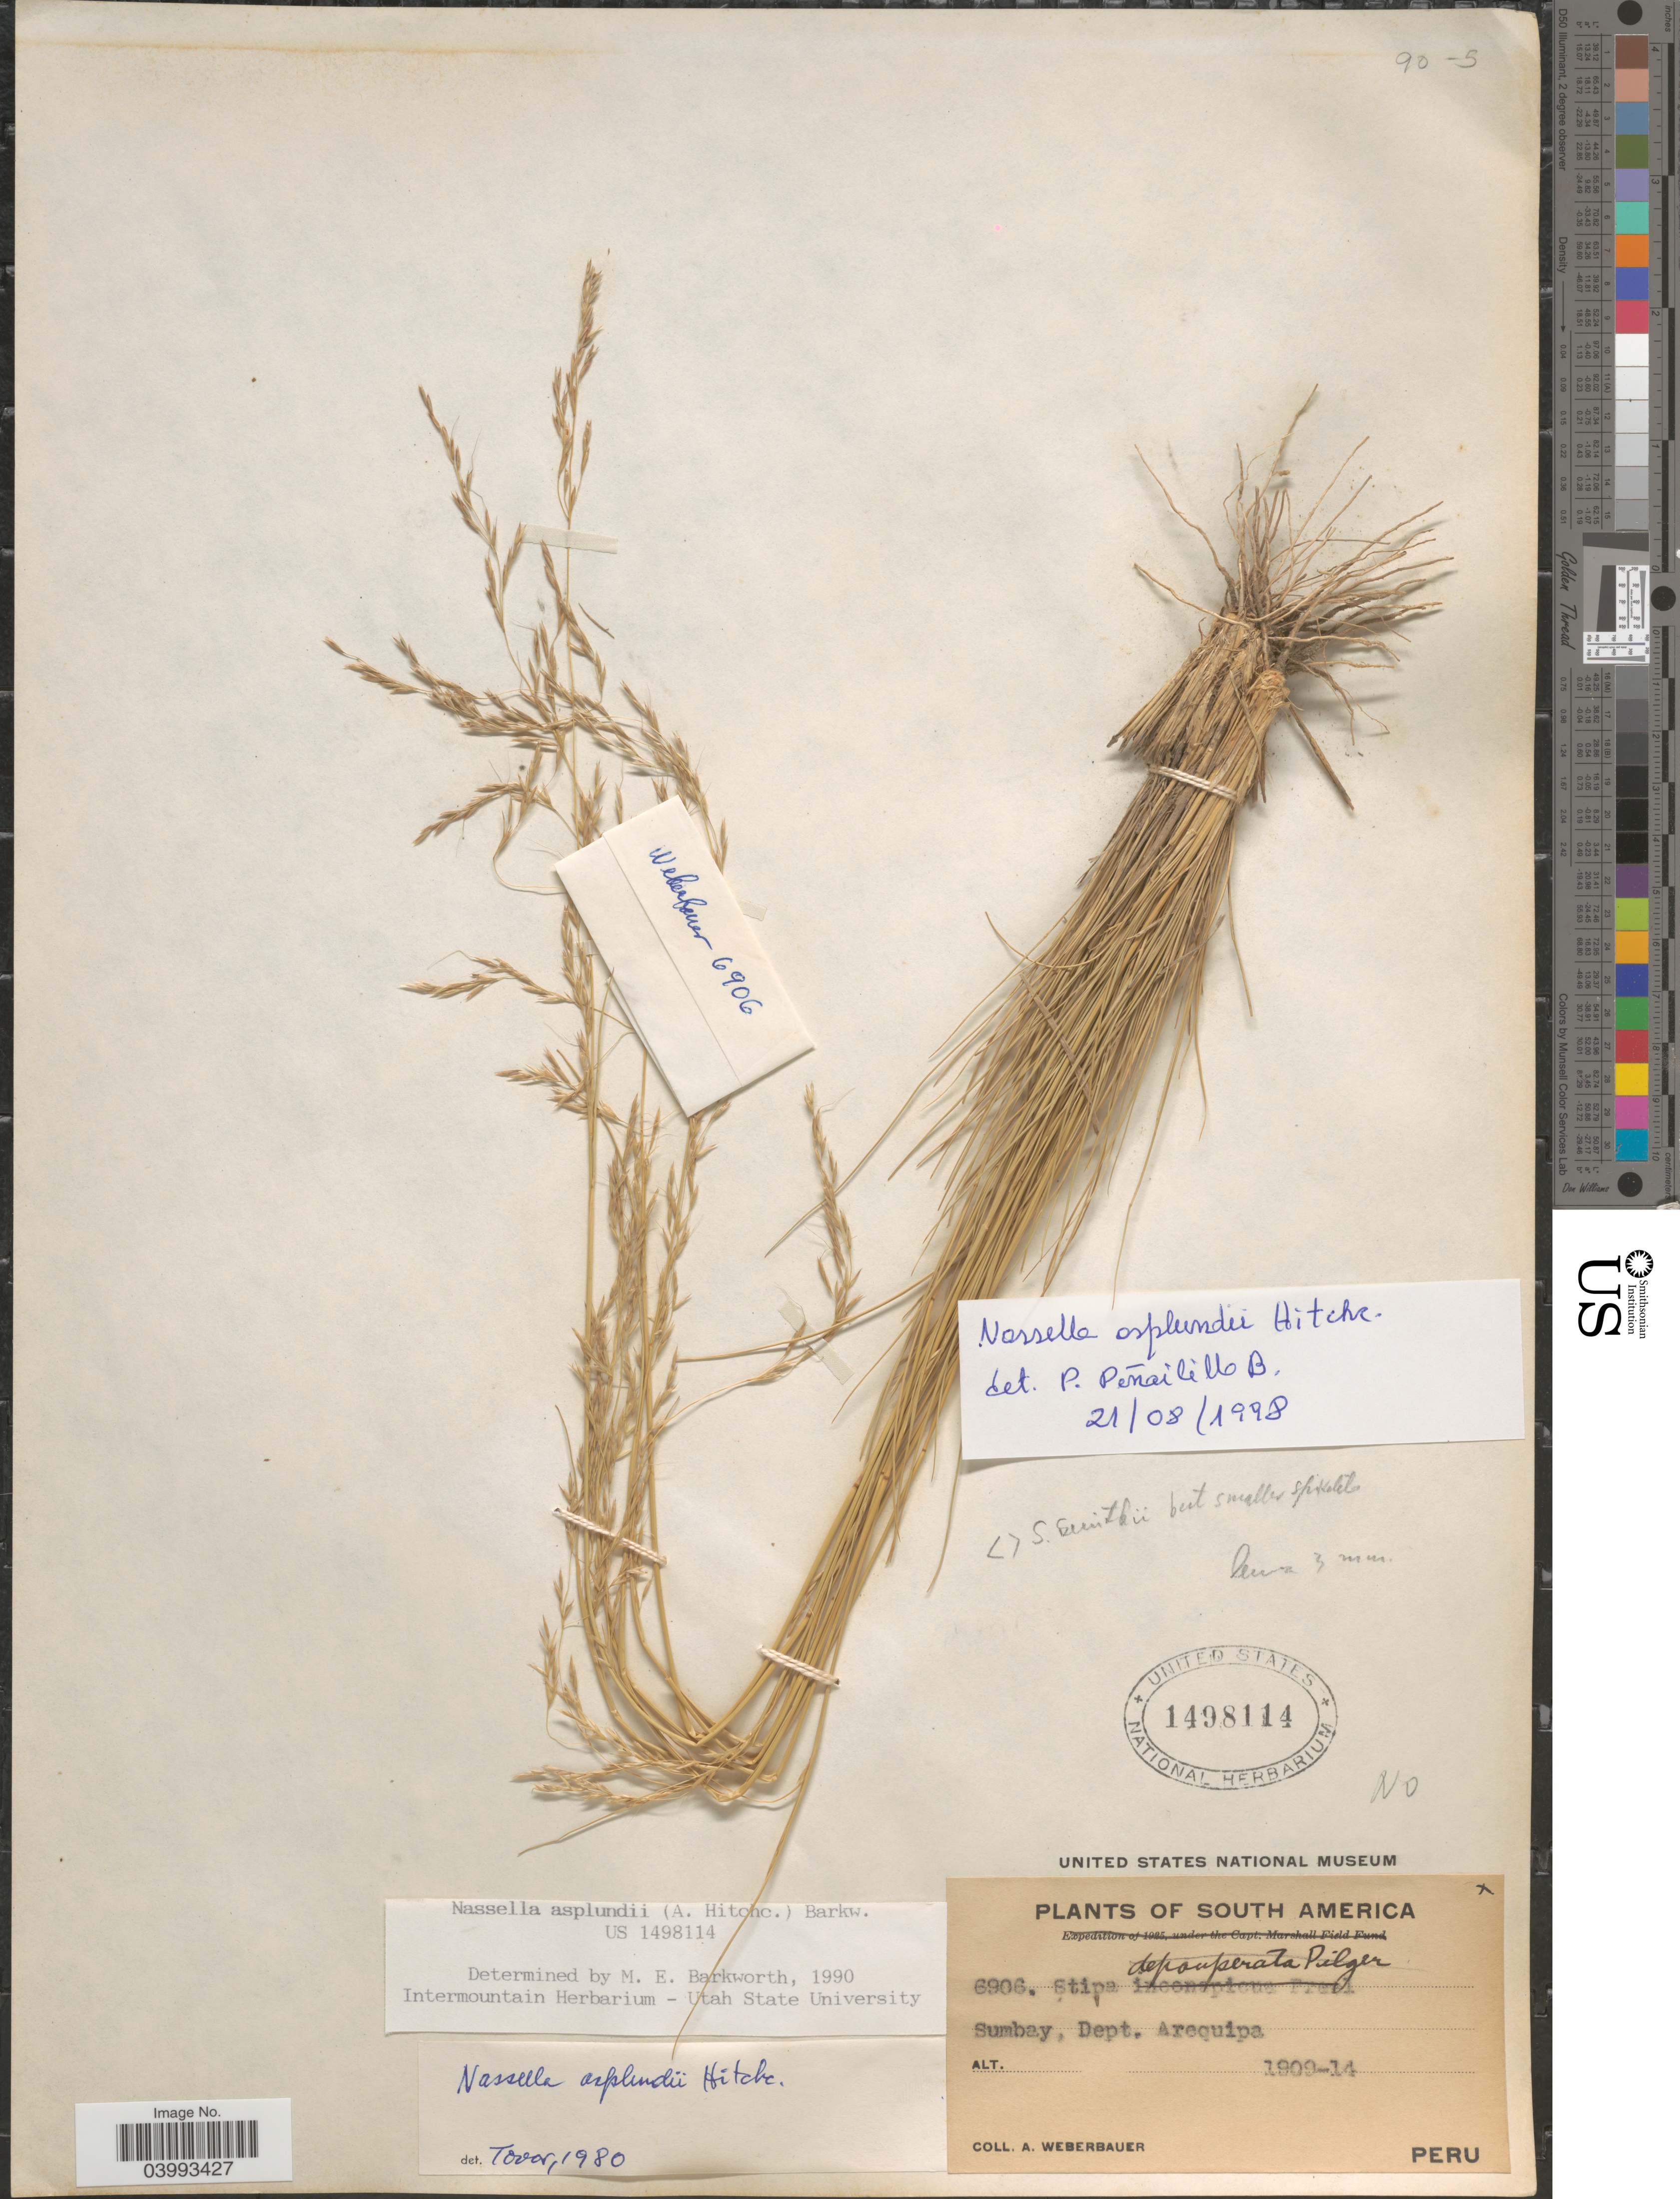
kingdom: Plantae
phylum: Tracheophyta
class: Liliopsida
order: Poales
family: Poaceae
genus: Nassella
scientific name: Nassella asplundii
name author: Hitchc.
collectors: A. Weberbauer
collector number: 6906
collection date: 1909/1914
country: Peru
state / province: Arequipa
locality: Sumbay, Dept. Arequipa.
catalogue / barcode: US 1498114